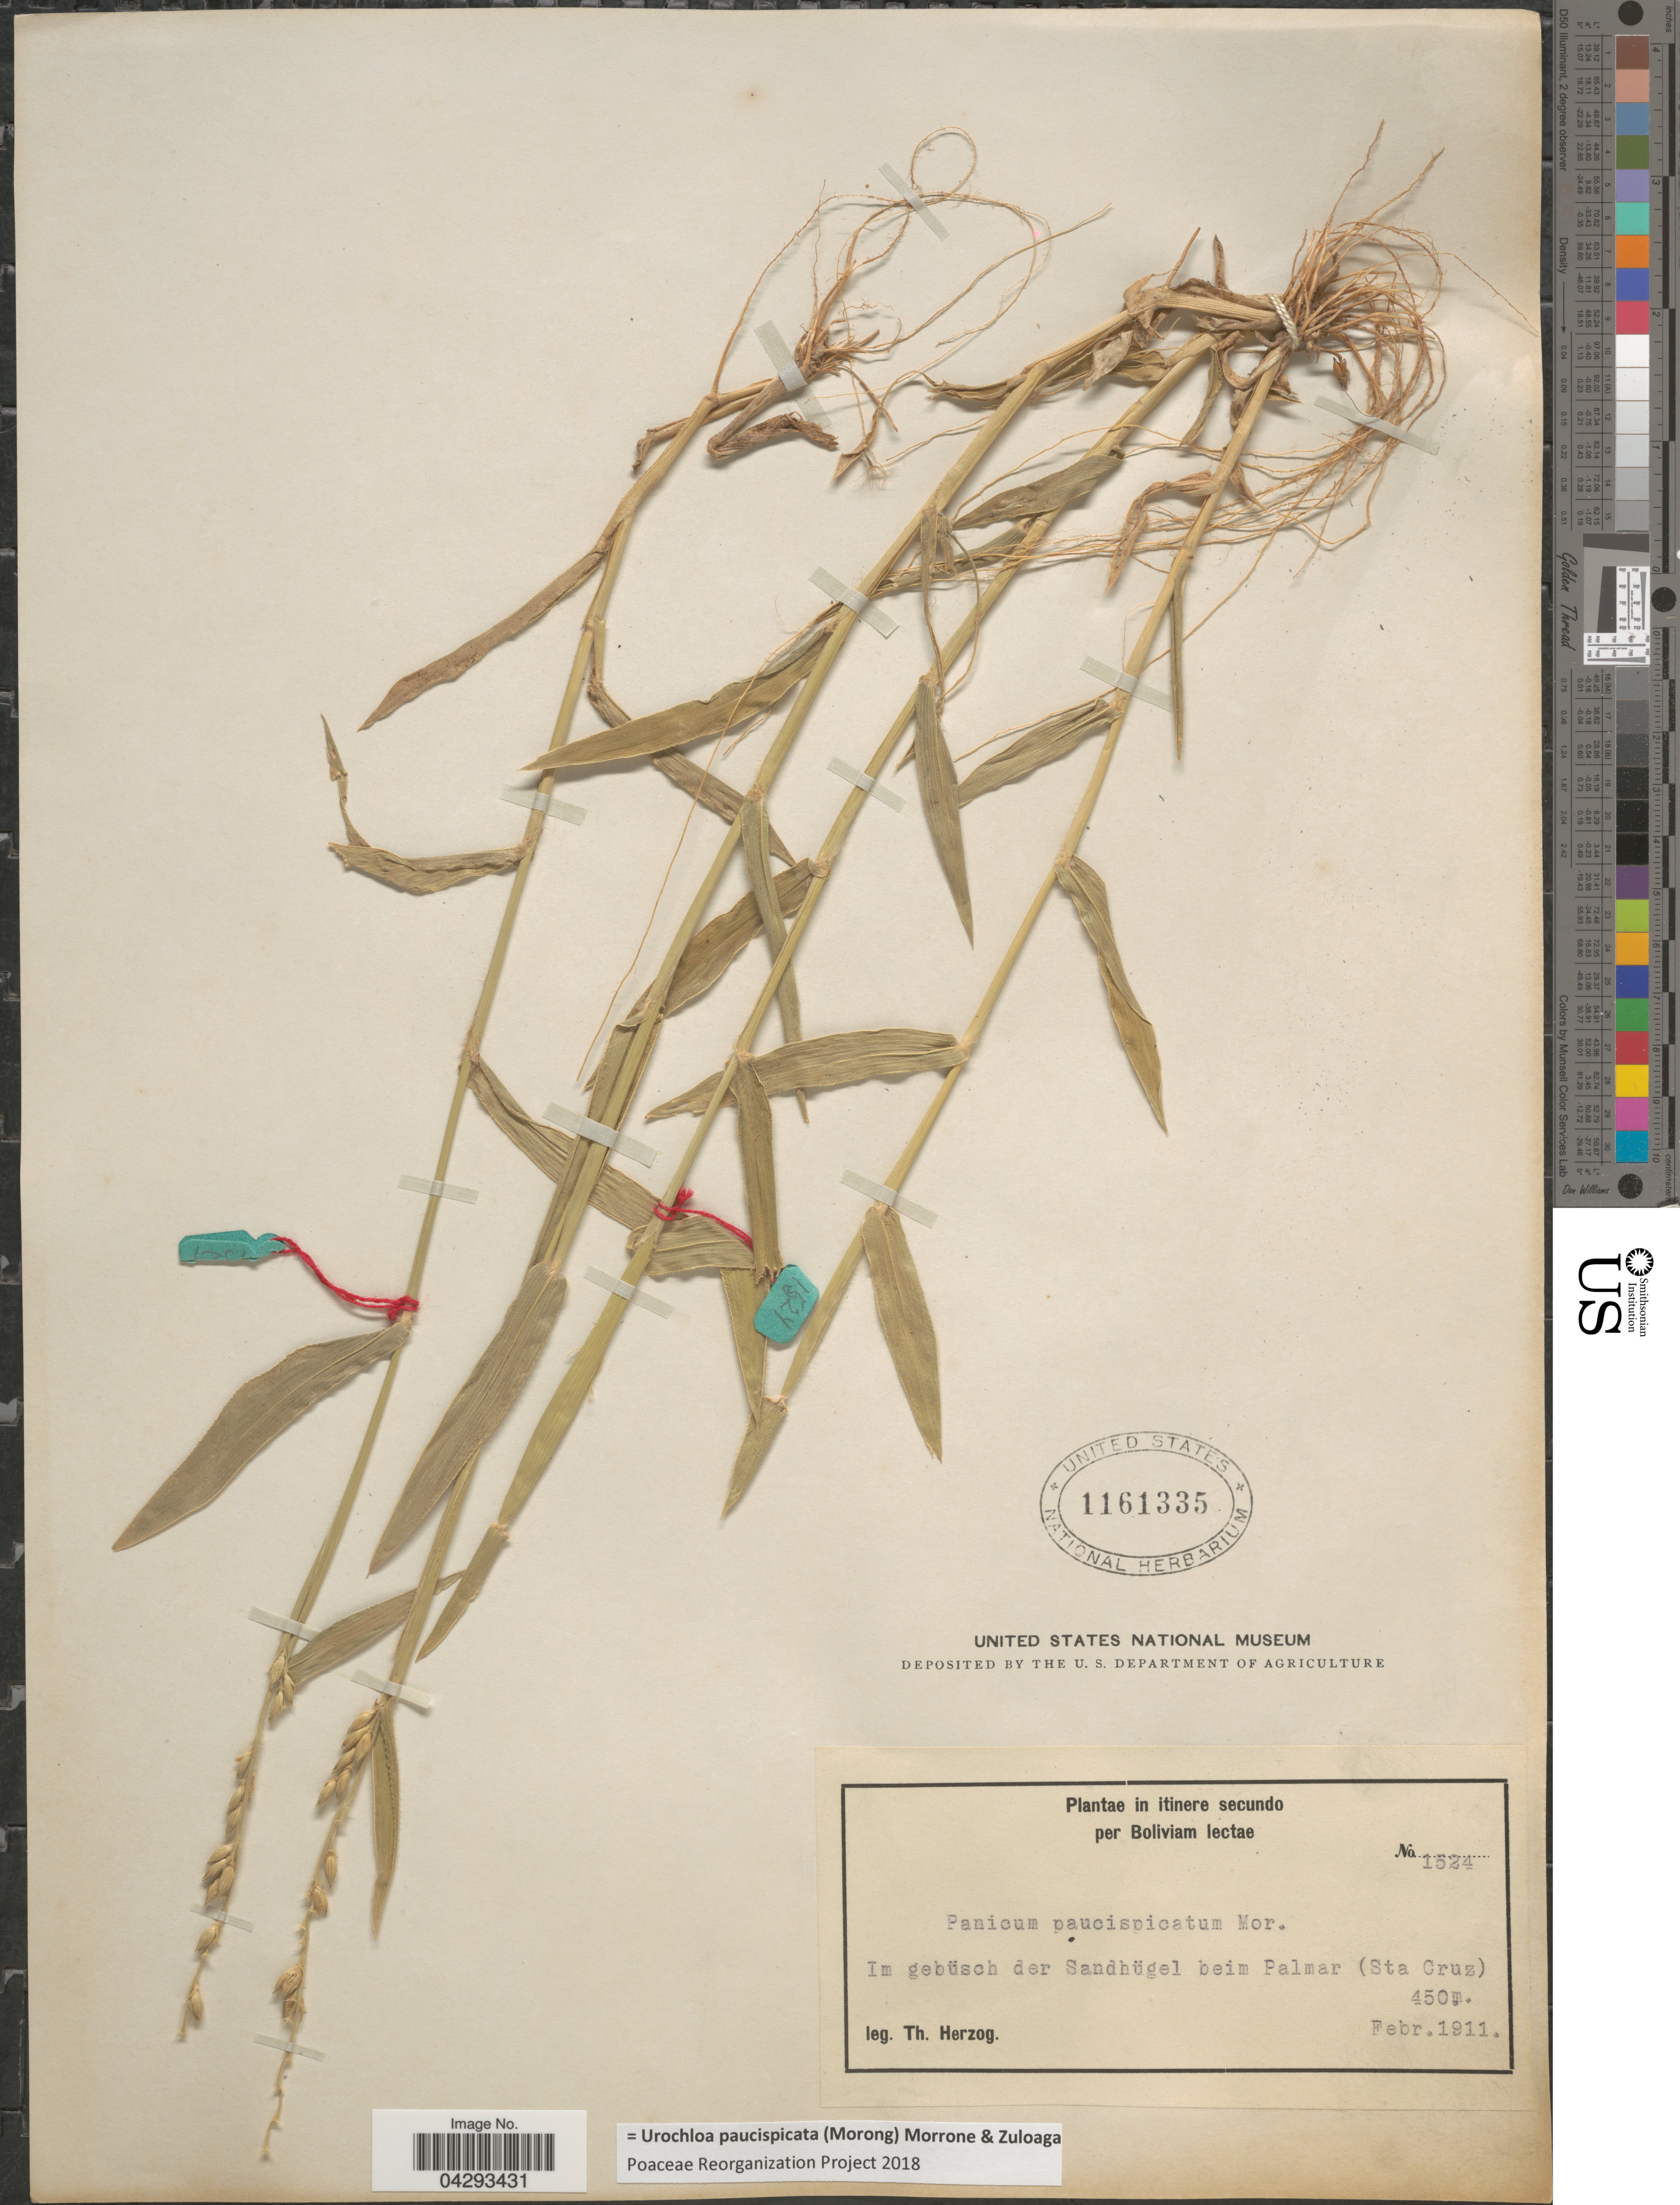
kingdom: Plantae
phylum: Tracheophyta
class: Liliopsida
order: Poales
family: Poaceae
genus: Urochloa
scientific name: Urochloa paucispicata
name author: (Morong) Morrone & Zuloaga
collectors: T. Herzog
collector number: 1524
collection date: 1911-02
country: Bolivia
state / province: Santa Cruz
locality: In gebüsch der Sanhügel beim Palmar.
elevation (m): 450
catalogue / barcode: US 1161335